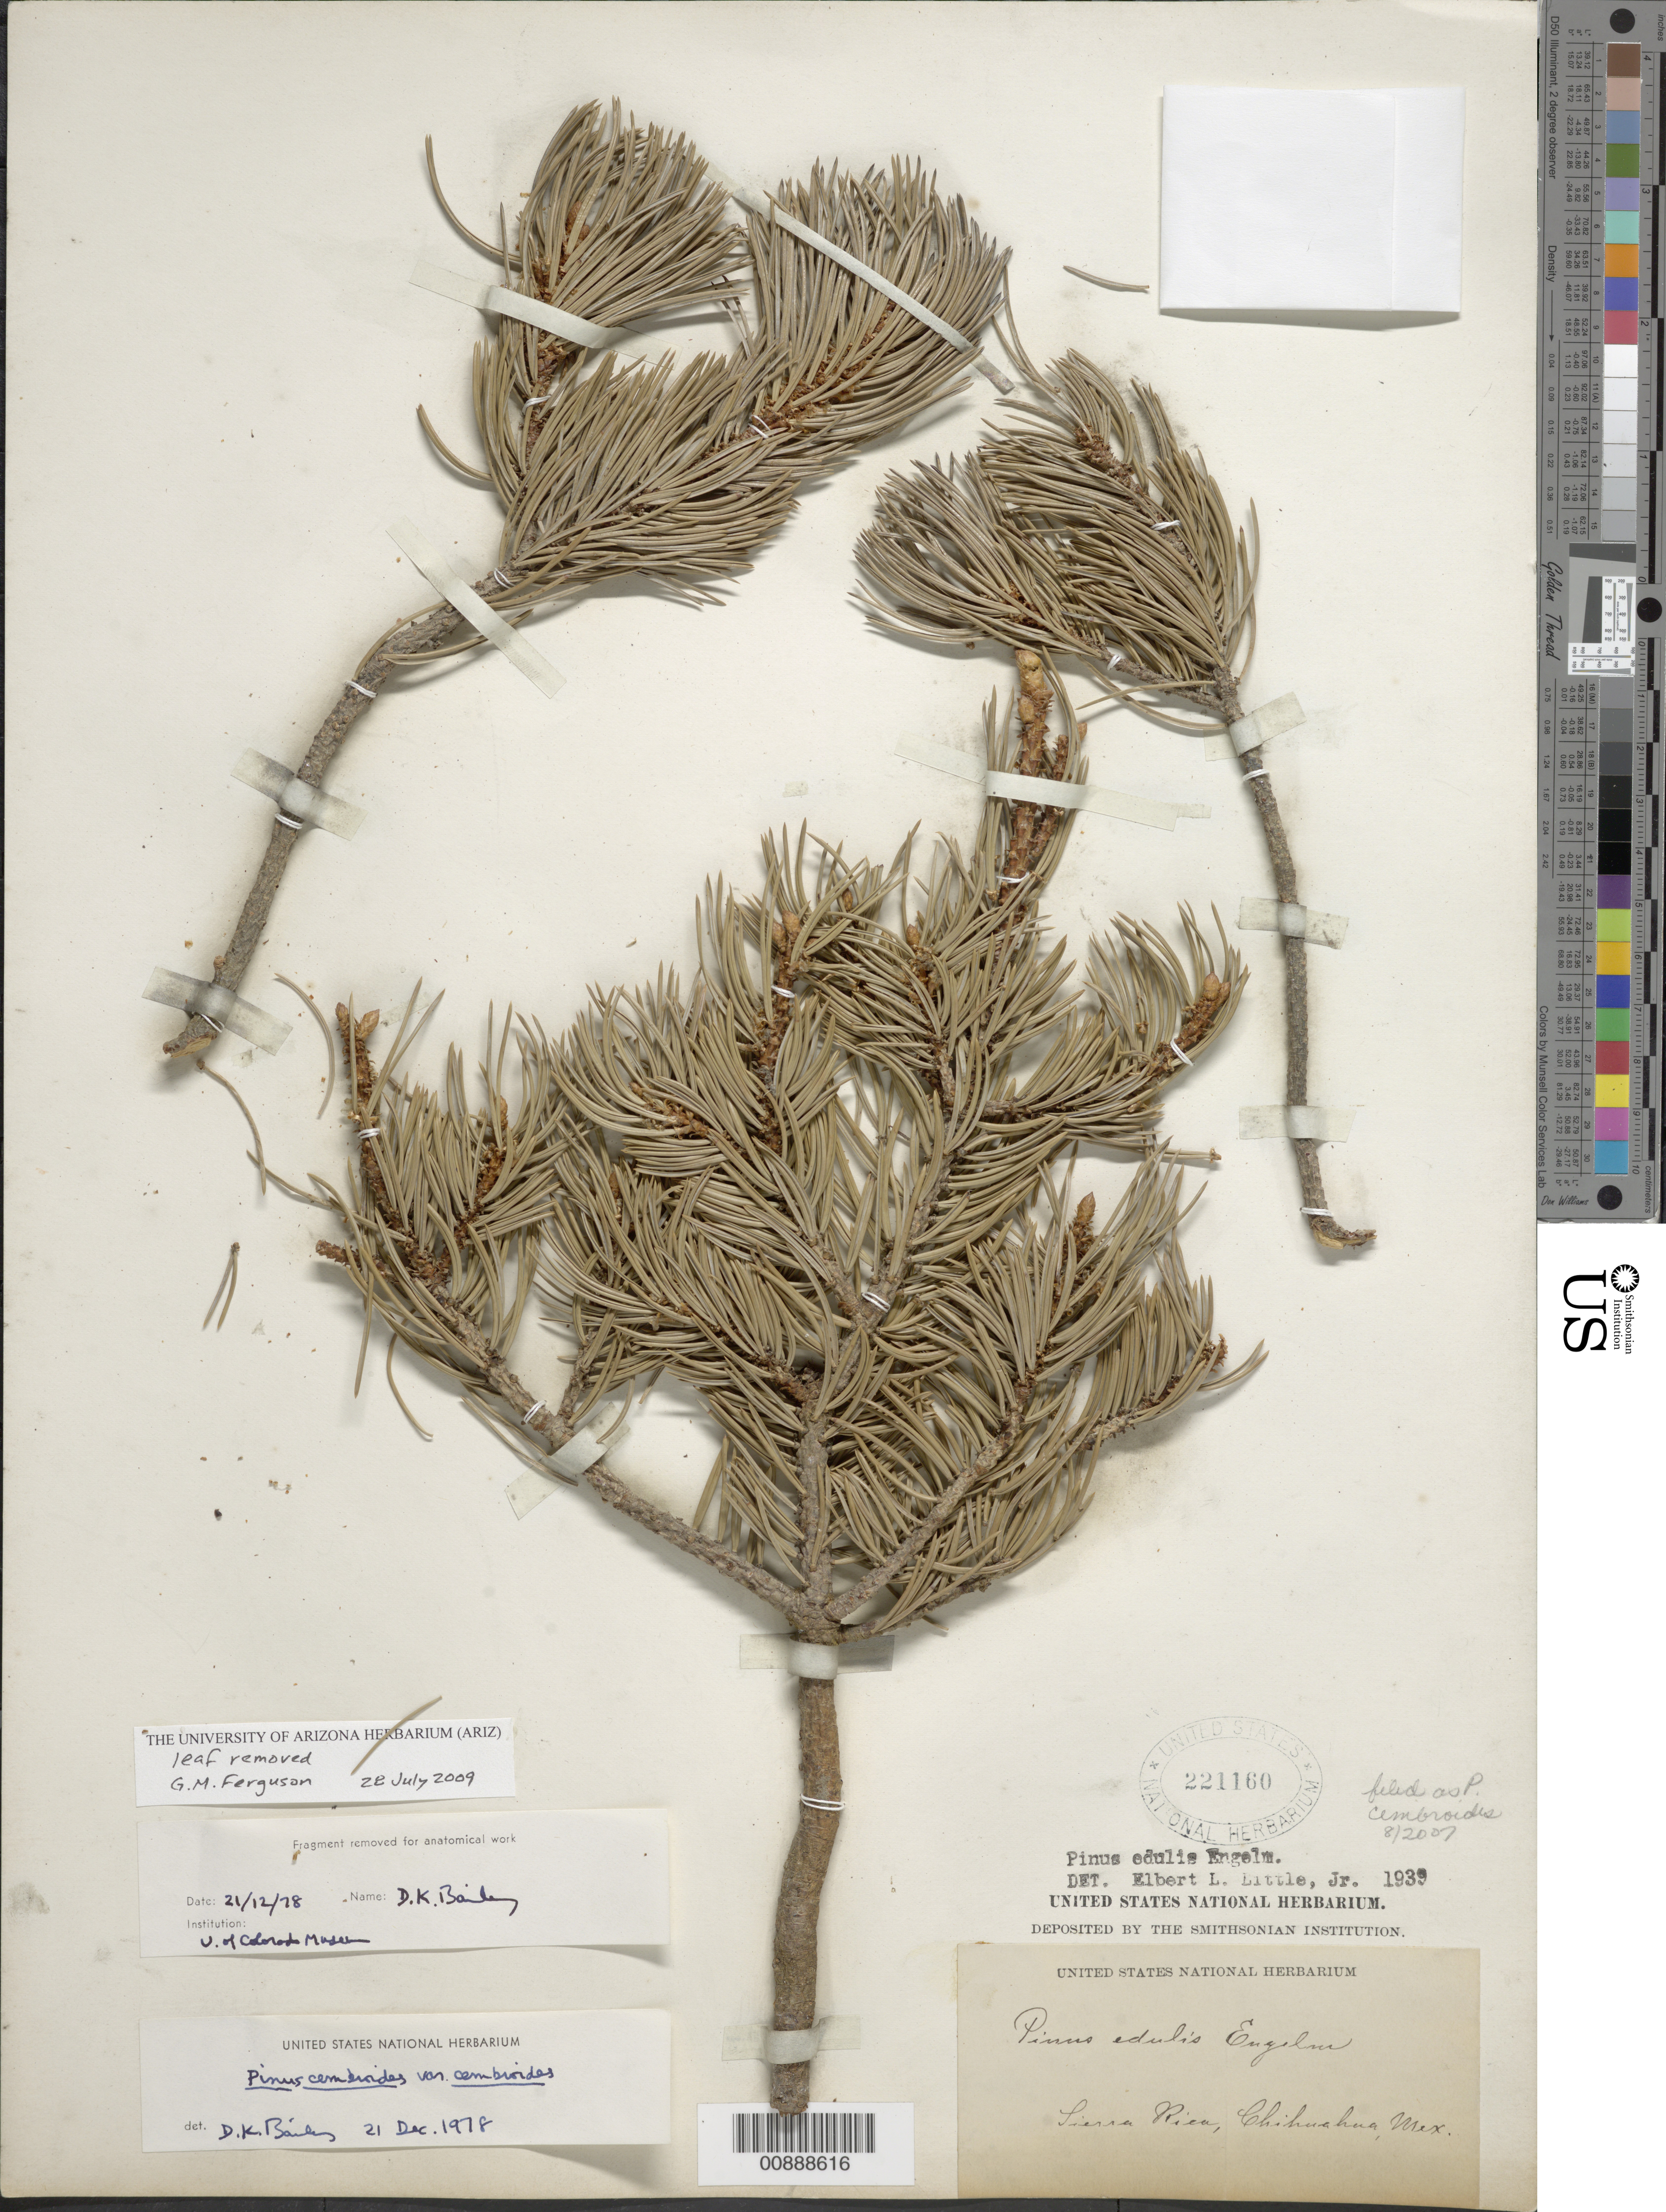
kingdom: Plantae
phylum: Tracheophyta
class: Pinopsida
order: Pinales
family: Pinaceae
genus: Pinus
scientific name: Pinus cembroides subsp. cembroides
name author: Zucc.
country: Mexico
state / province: Chihuahua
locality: Sierra Rica, Chihuahua.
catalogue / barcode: US 221160